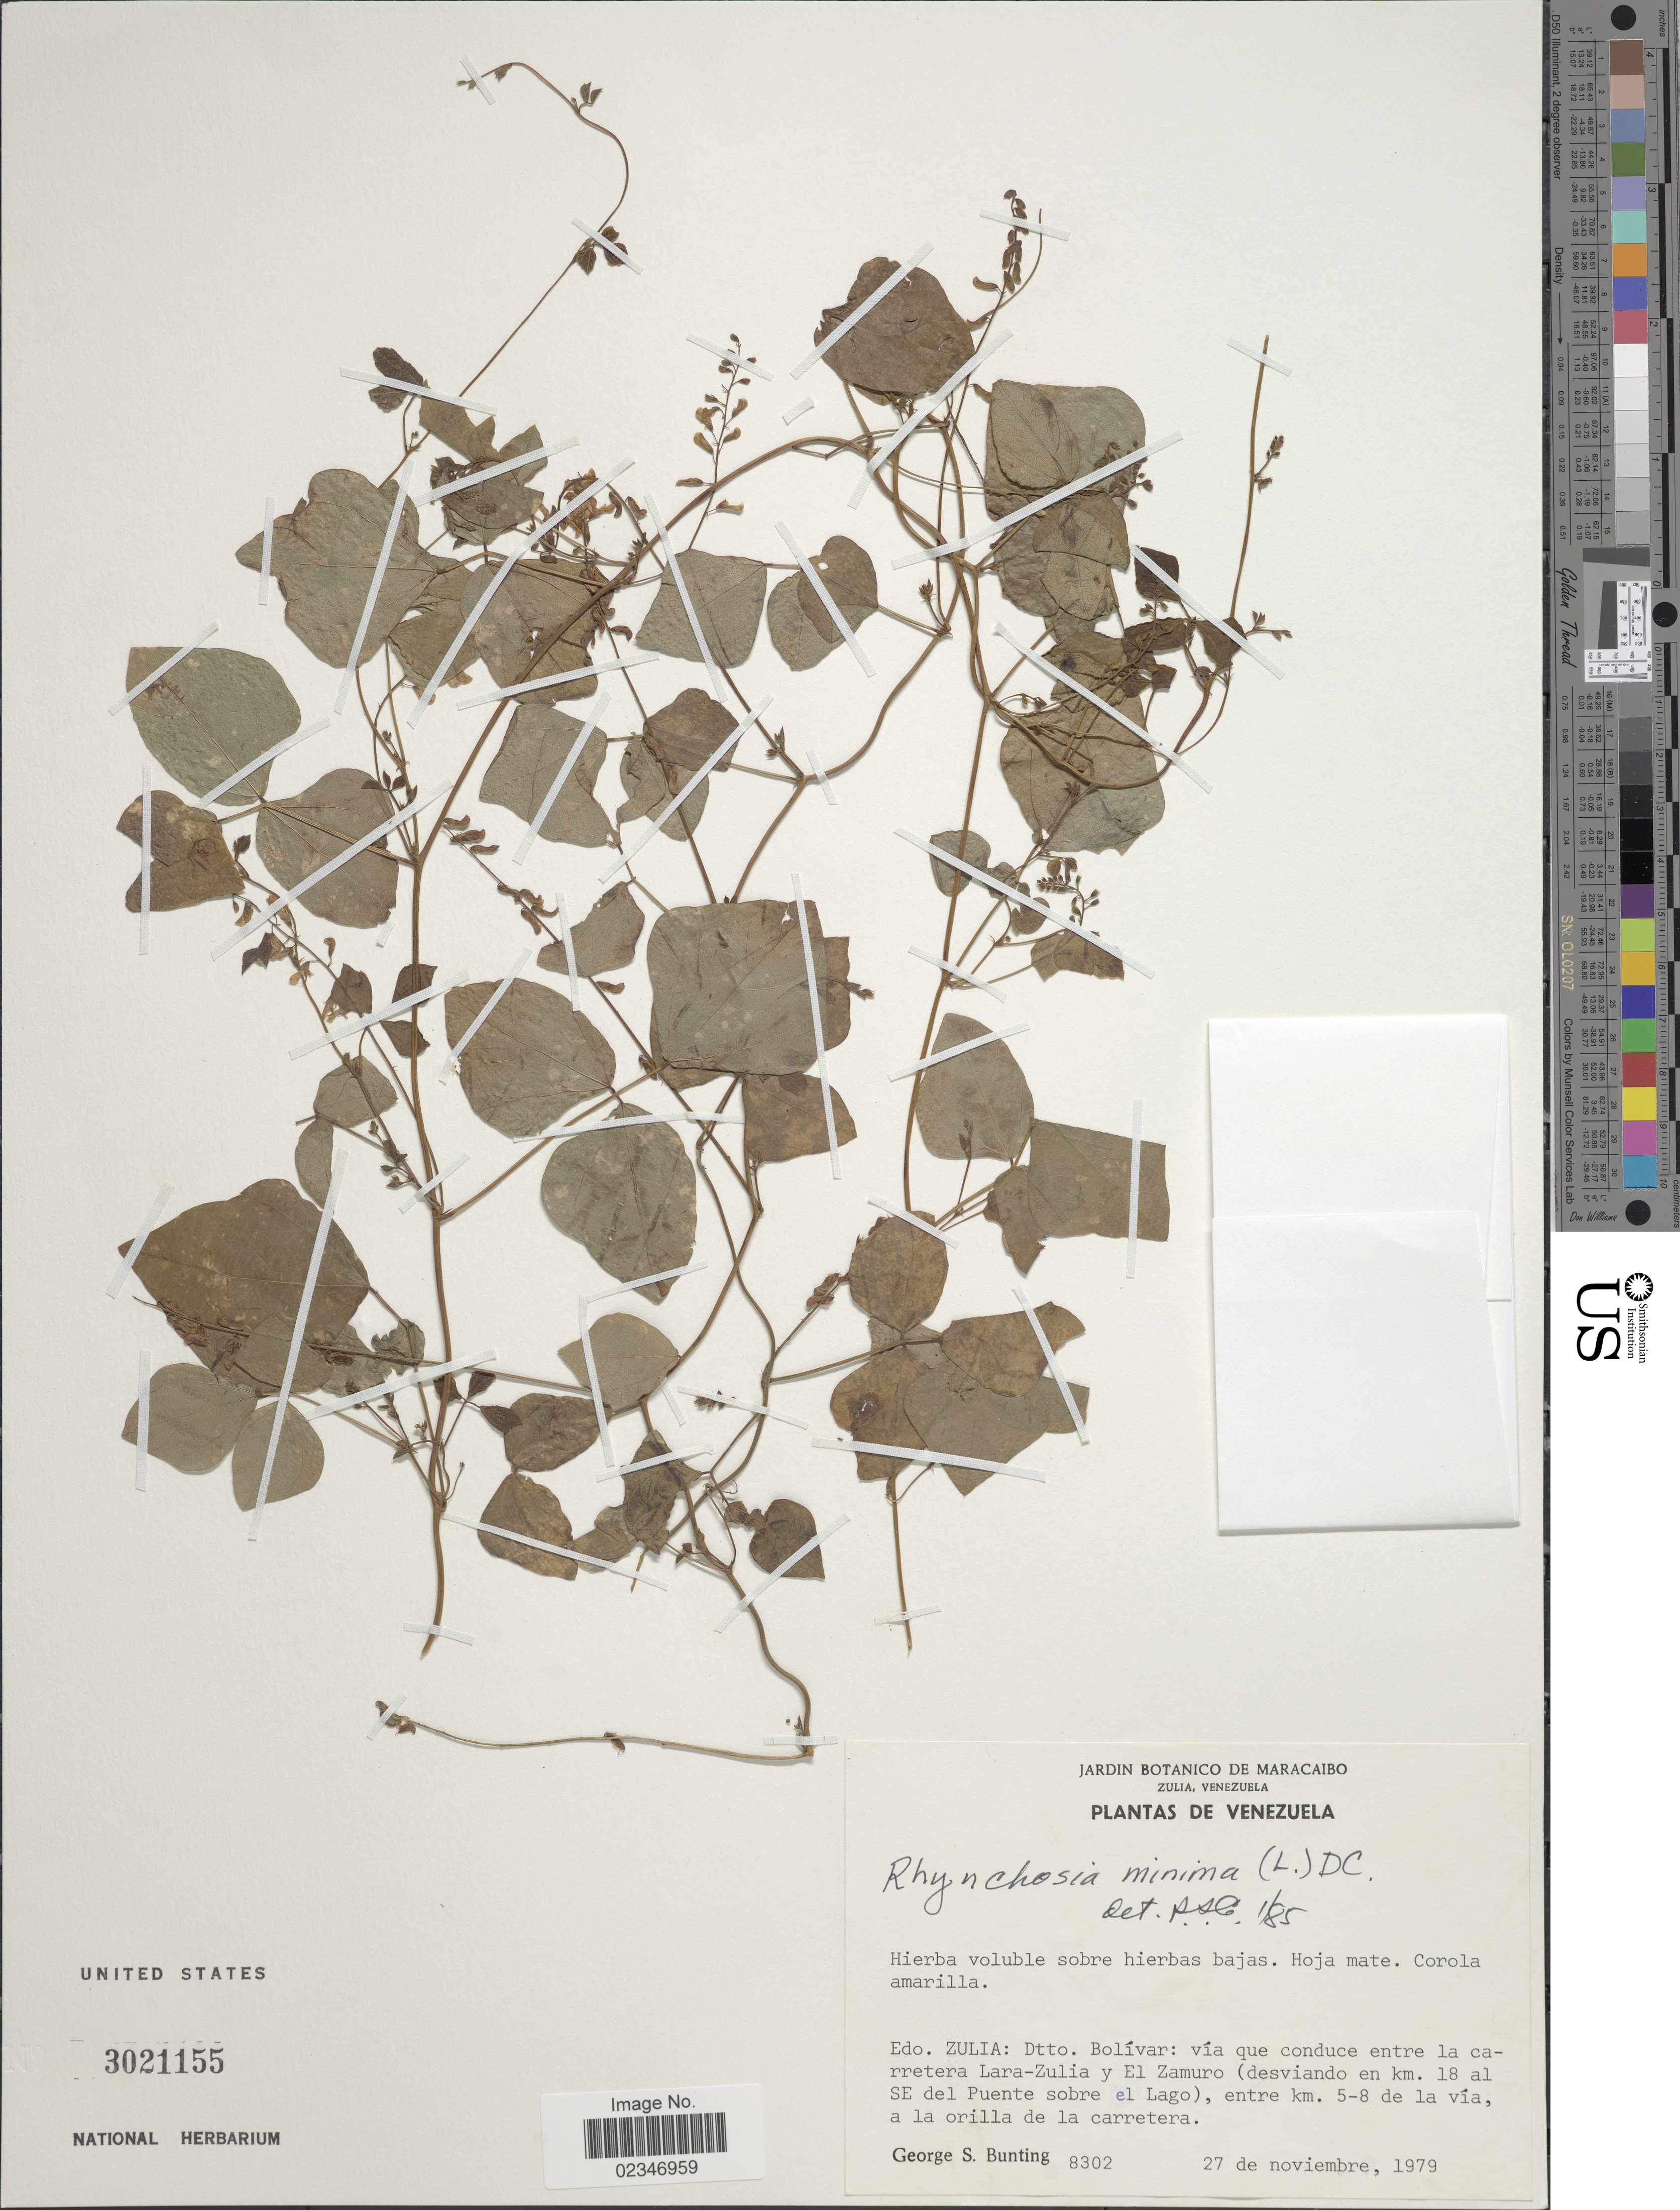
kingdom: Plantae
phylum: Tracheophyta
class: Magnoliopsida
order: Fabales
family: Fabaceae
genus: Rhynchosia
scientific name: Rhynchosia minima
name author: (L.) DC.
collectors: G. S. Bunting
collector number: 8302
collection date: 1979-11-27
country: Venezuela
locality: Edo. Zulia, Dtto. Bolivar, via que conduce entre la carretera Lara-Zulia y El Zamuro (desviando en km 18 al SE del Puente sobre el Lago), entre km 5-8 de la via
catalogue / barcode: US 3021155